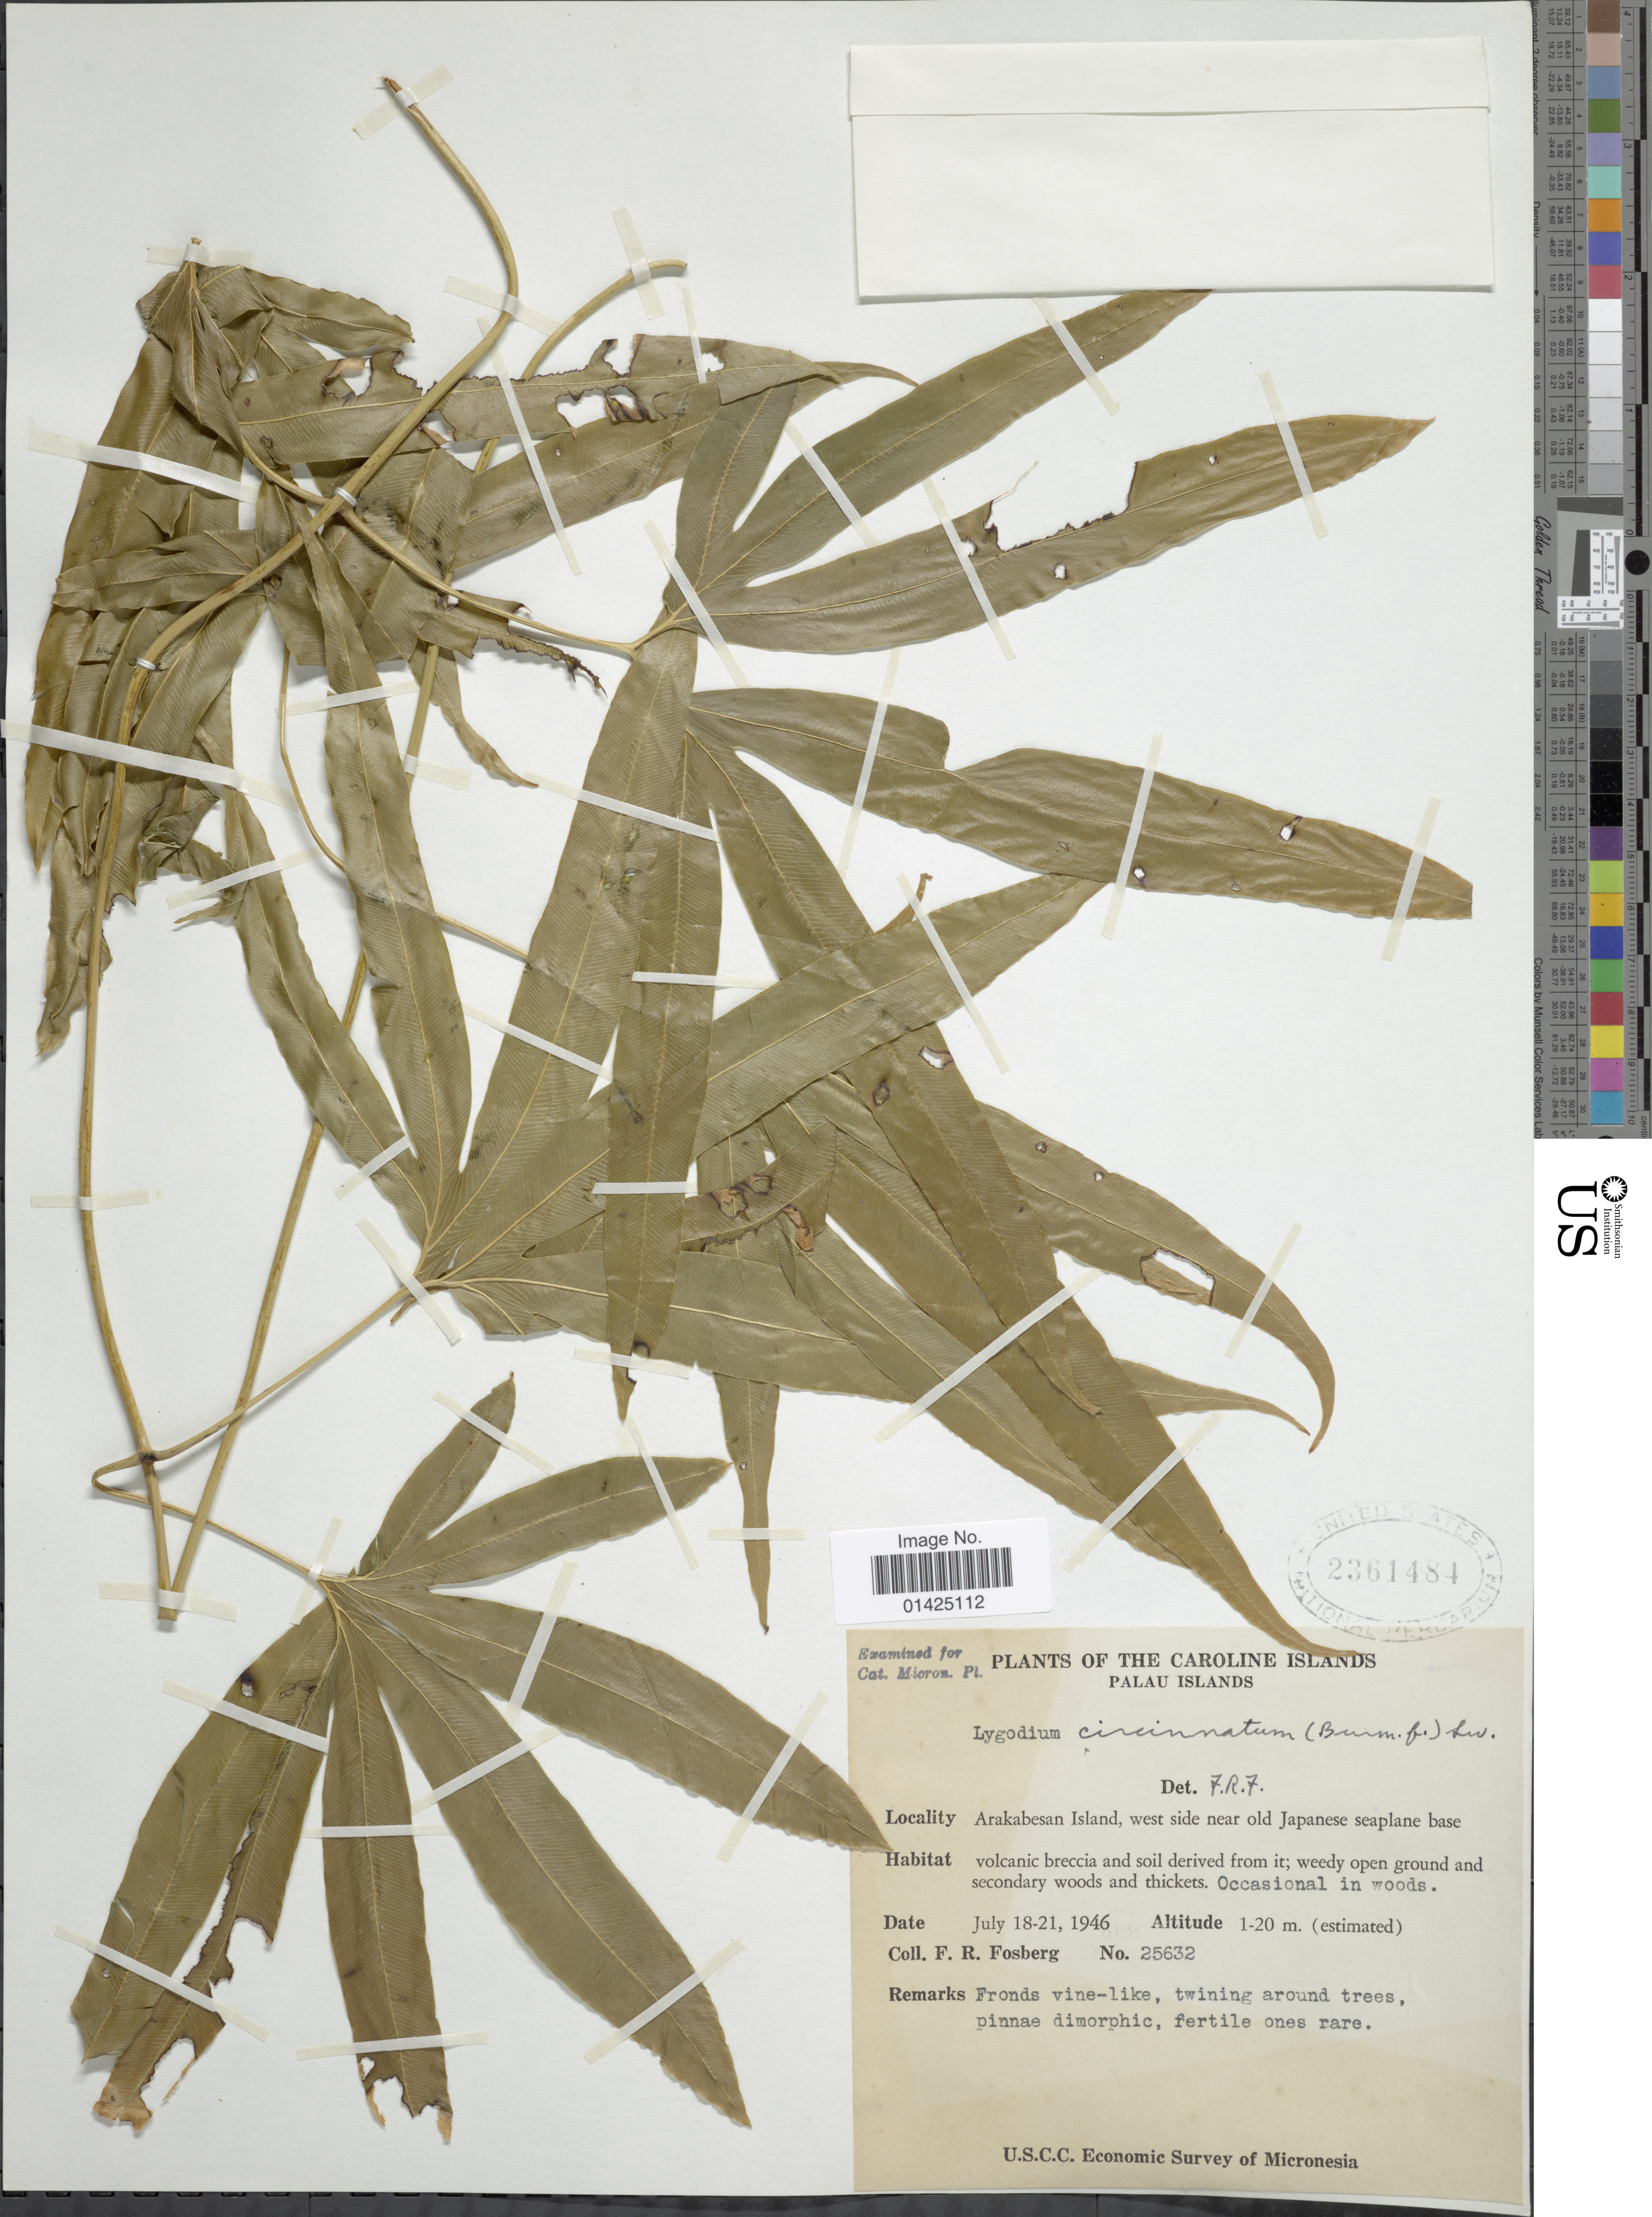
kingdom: Plantae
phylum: Tracheophyta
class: Polypodiopsida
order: Schizaeales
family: Lygodiaceae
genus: Lygodium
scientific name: Lygodium circinnatum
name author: (Burm. f.) Sw.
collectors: F. R. Fosberg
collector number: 25632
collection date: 1946-07-18/1946-07-21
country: Palau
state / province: Koror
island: Ngerekebesang [Arakabesan]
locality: Arakabesan Island, West side near old Japanese seaplan base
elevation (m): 1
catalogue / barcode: US 2361484